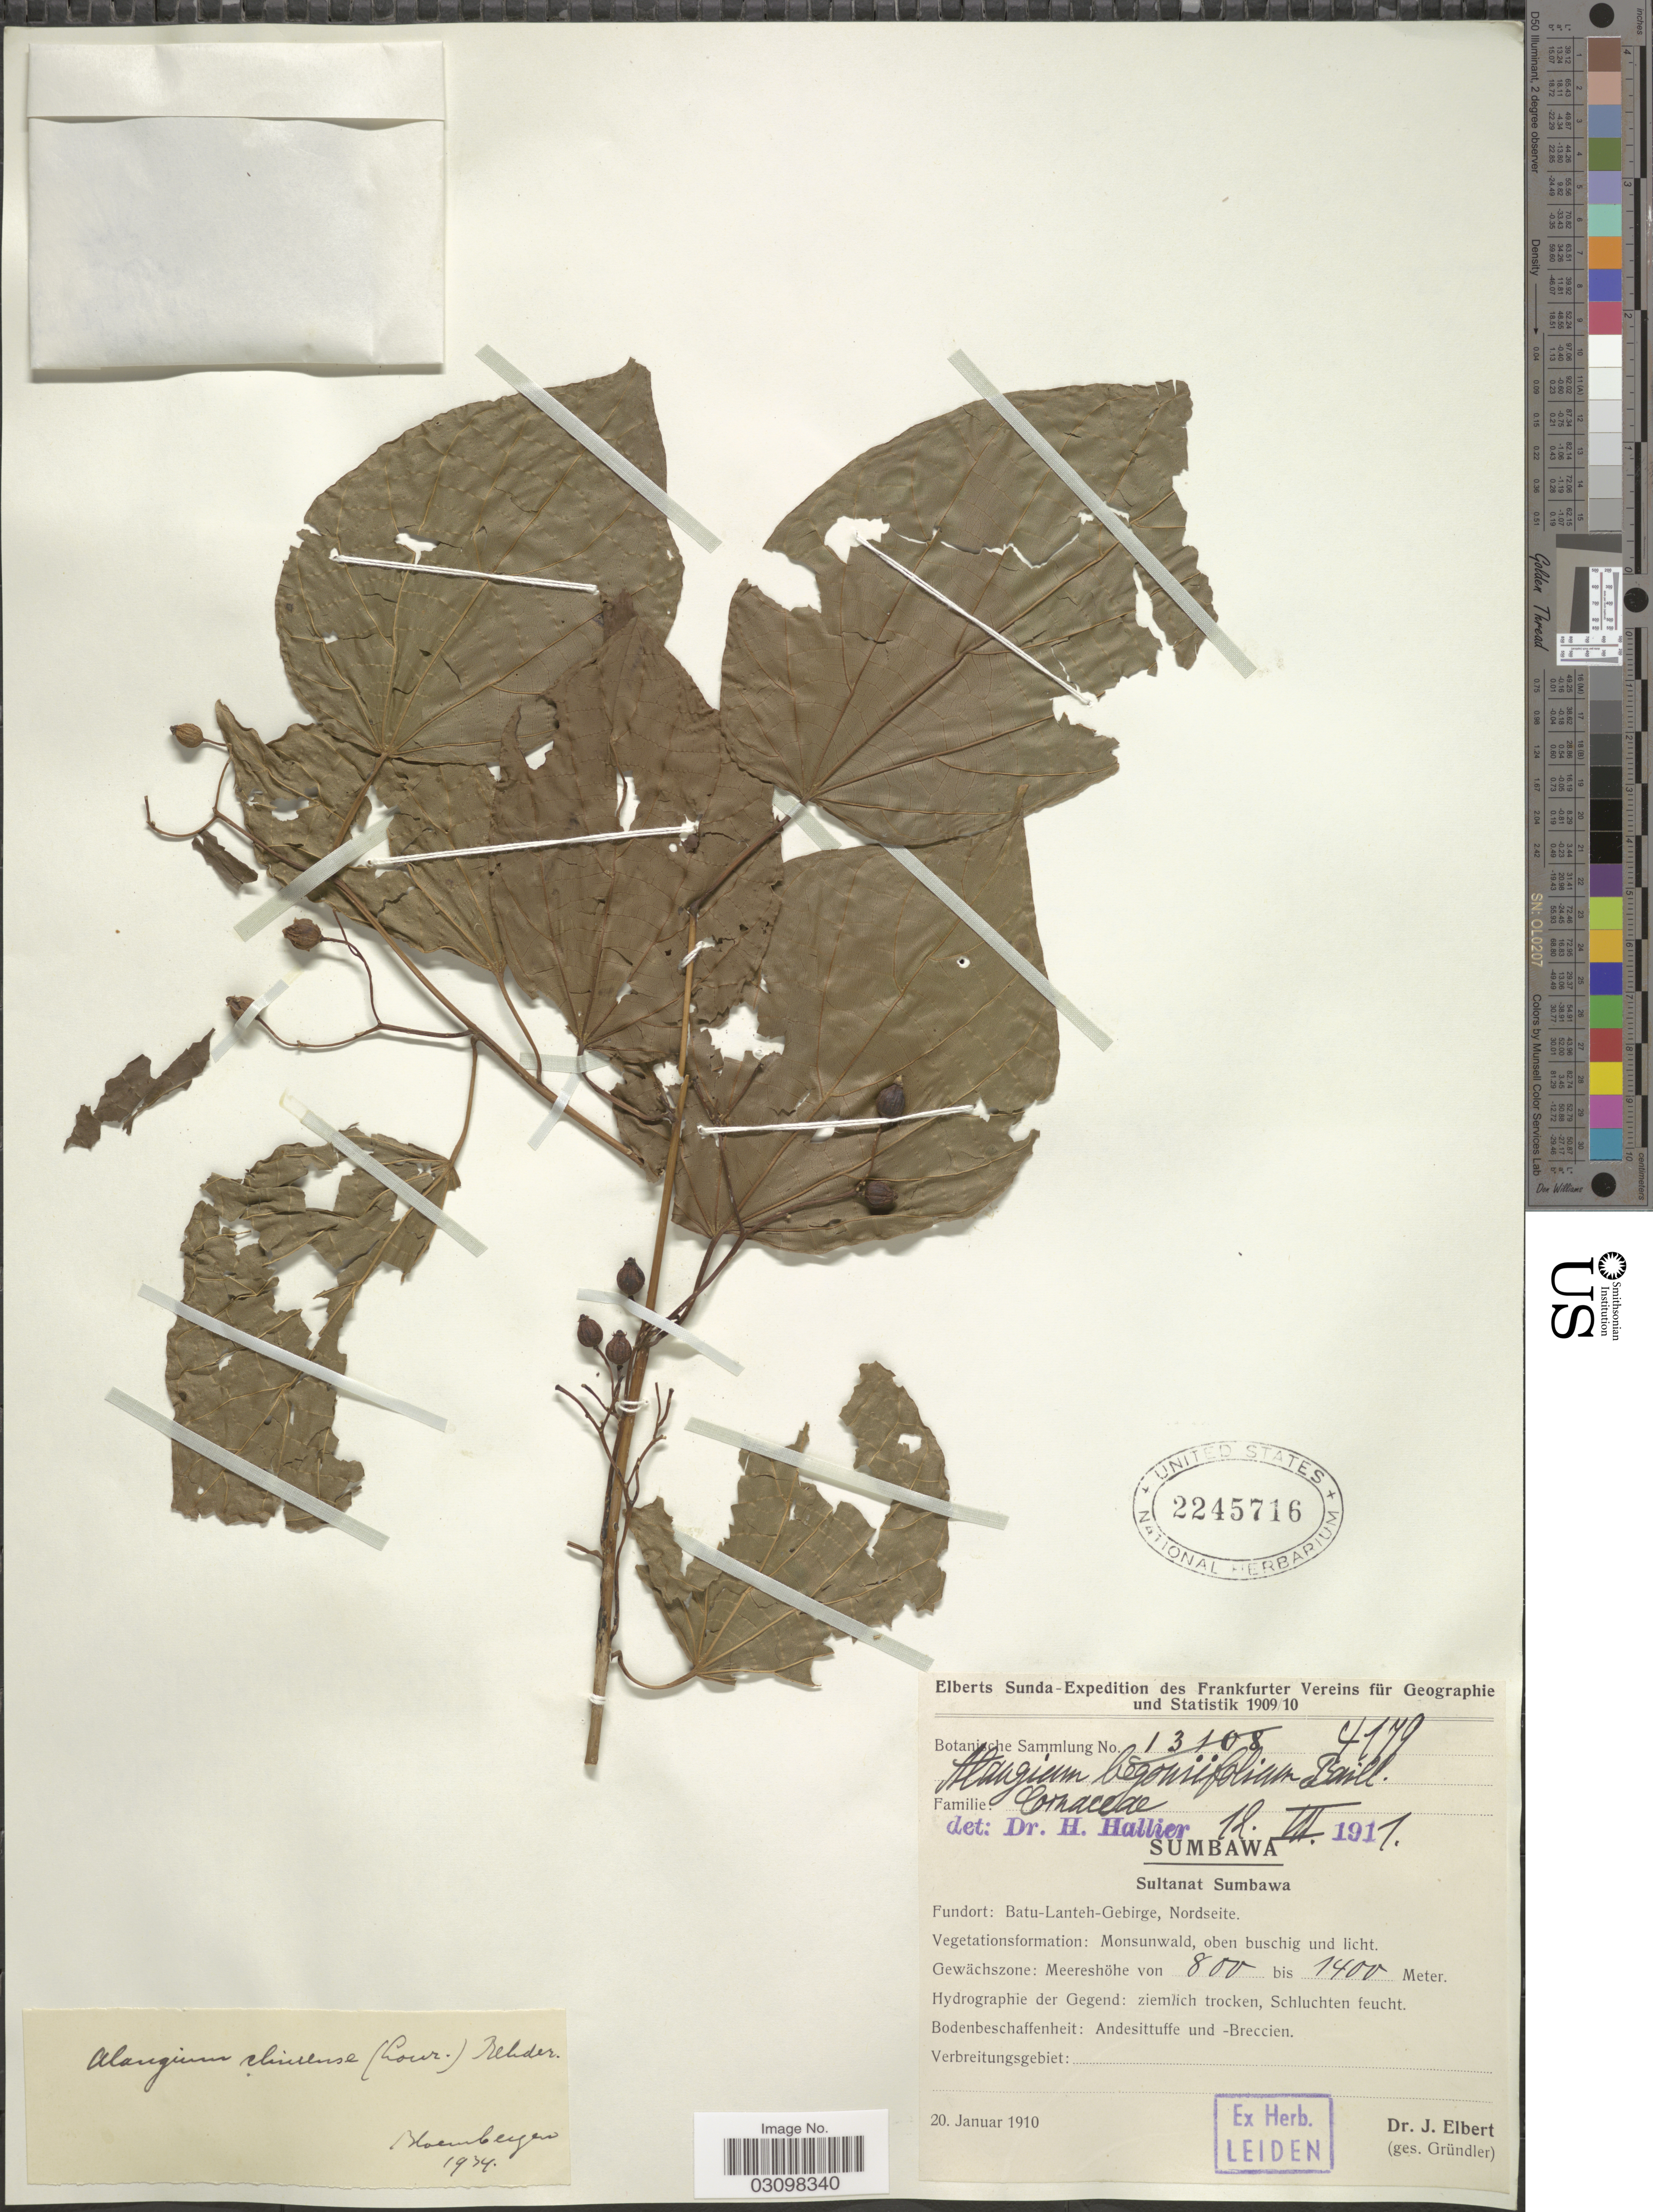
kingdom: Plantae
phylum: Tracheophyta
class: Magnoliopsida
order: Cornales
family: Cornaceae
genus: Alangium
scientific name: Alangium chinense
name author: (Harms) Rehder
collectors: J. Elbert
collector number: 4179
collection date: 1910-01-20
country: Indonesia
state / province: Nusa Tenggara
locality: Sumbawa. Sultanat Sumbawa. Batu-Lanteh-Gebirge, Nordseite.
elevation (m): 800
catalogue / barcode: US 2245716